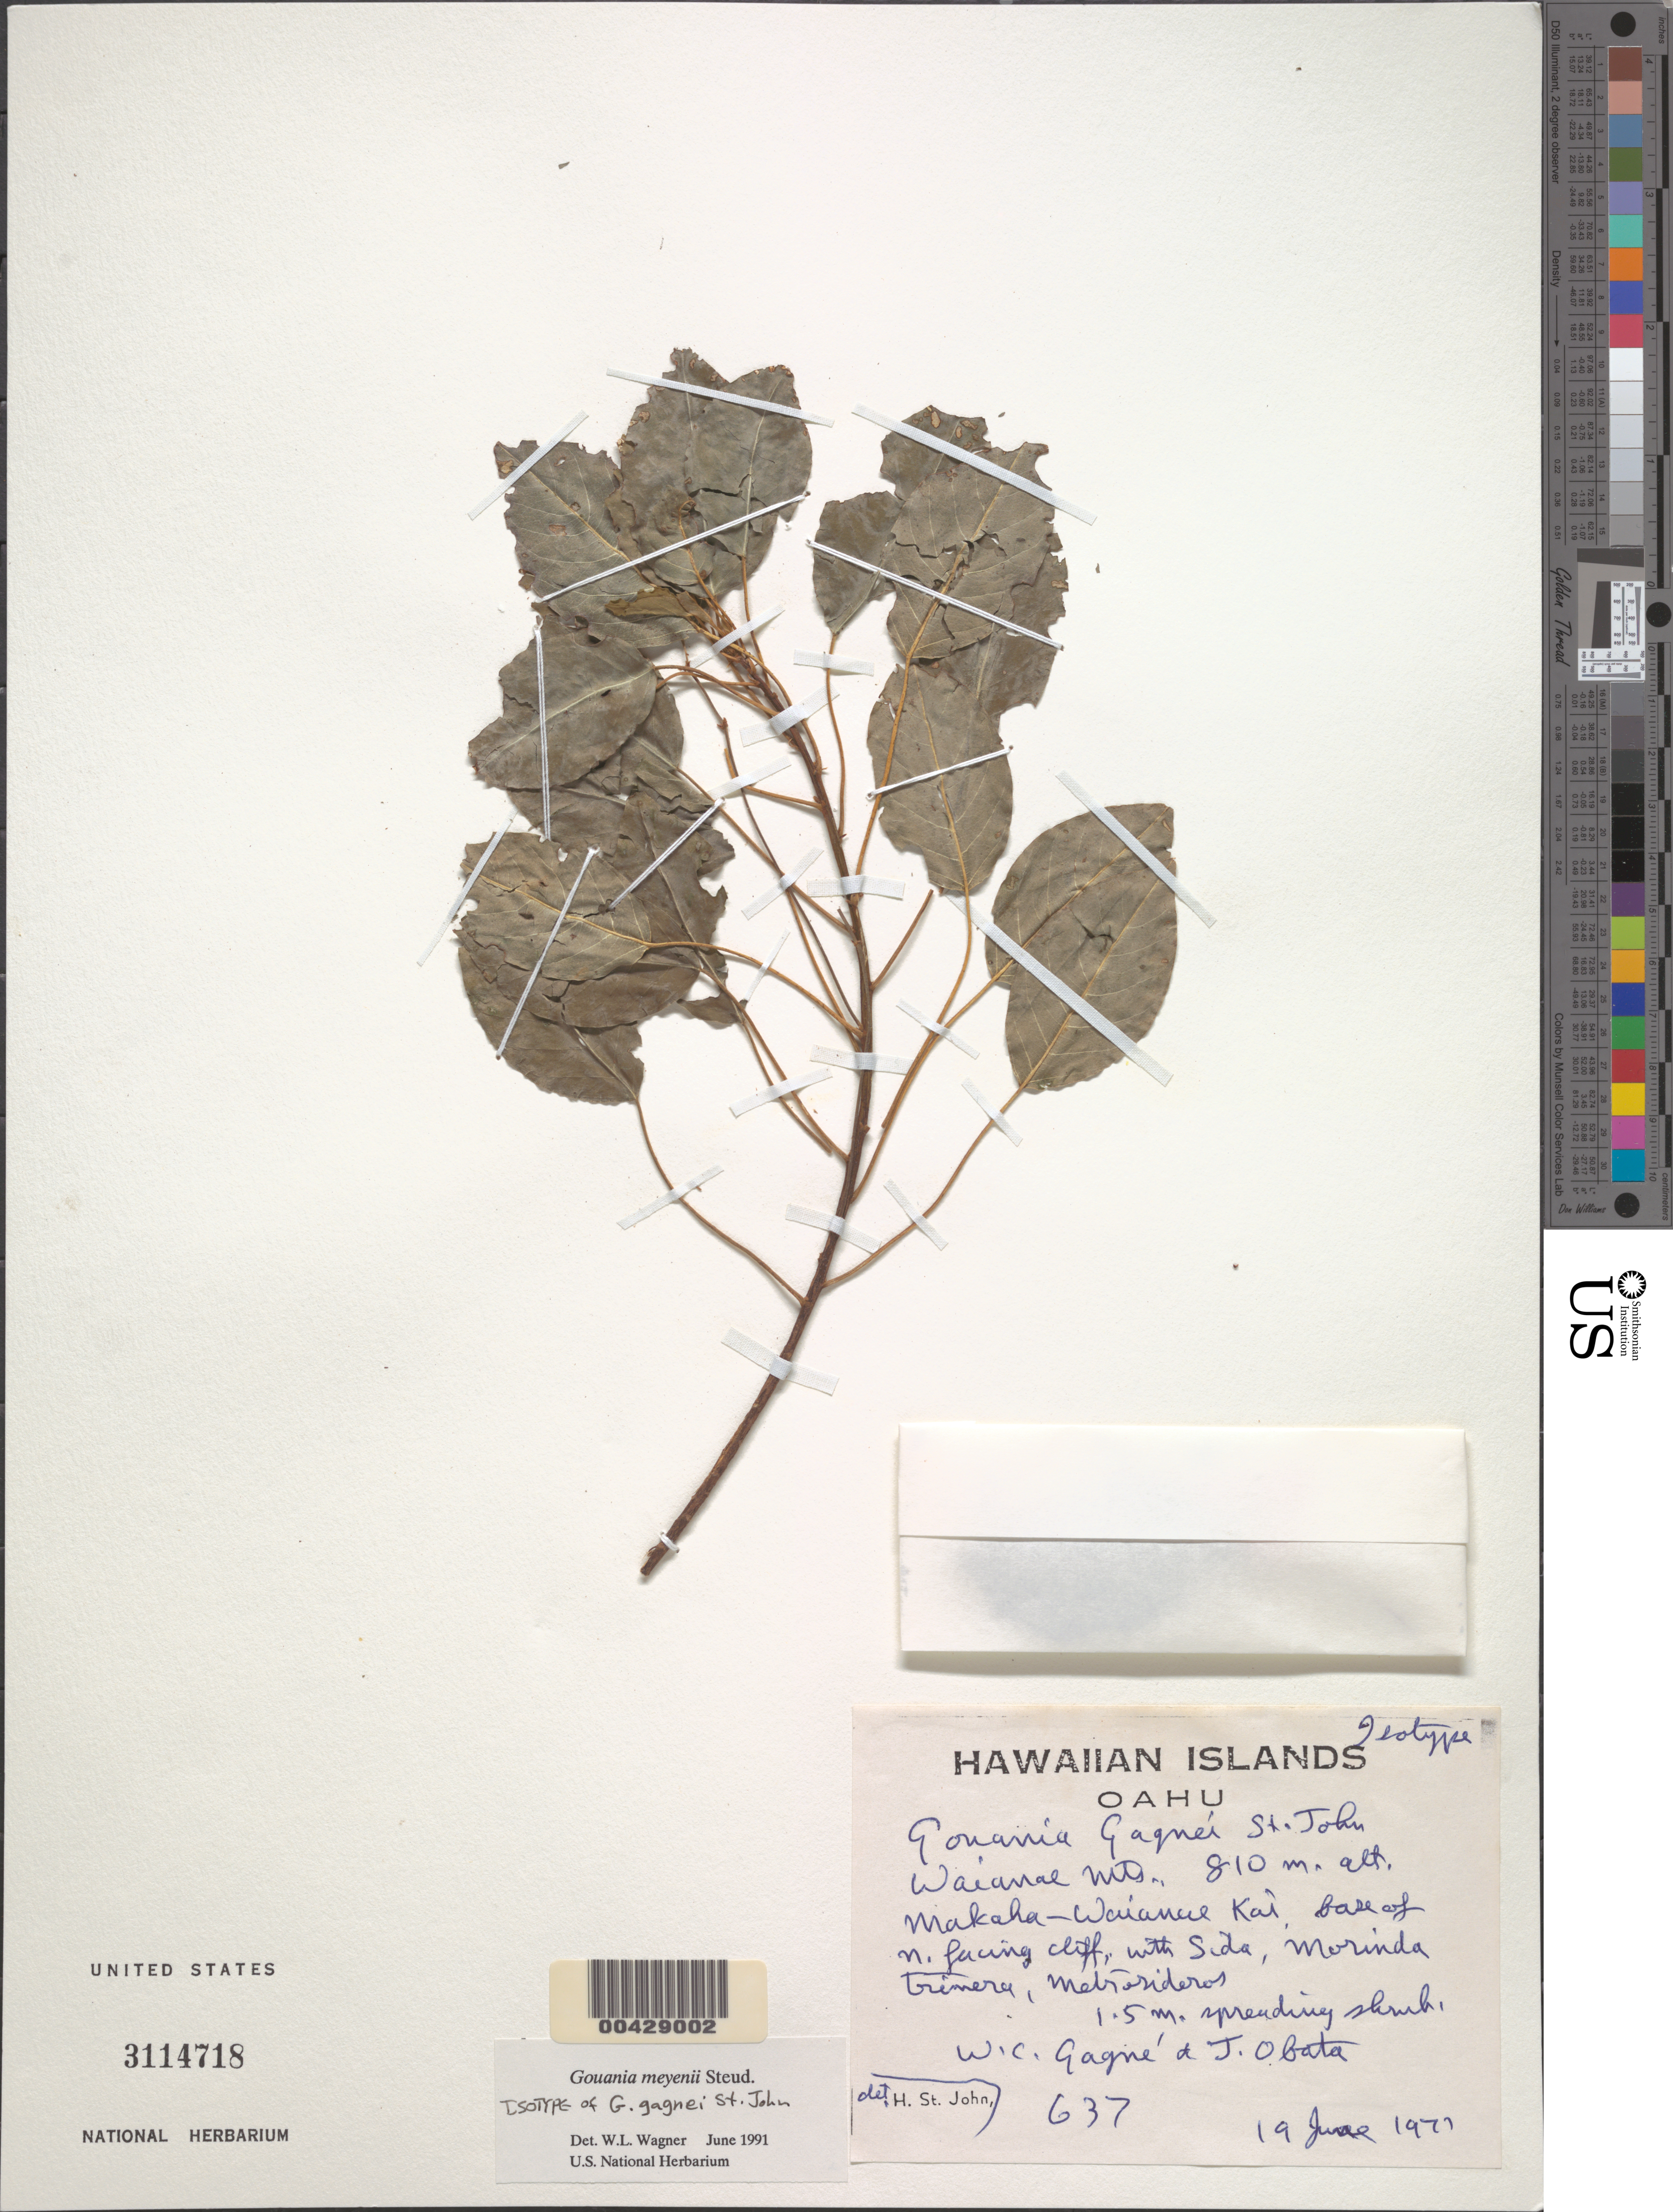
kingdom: Plantae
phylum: Tracheophyta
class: Magnoliopsida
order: Rosales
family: Rhamnaceae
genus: Gouania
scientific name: Gouania meyenii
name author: Steud.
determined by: Wagner, W. L., (BOT), Smithsonian Institution - National Museum of Natural History (UNITED STATES)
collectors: W. Gagne & J. Obata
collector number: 637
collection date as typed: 19 Jun 1971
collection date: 1971-06-19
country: United States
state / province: Hawaii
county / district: Honolulu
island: Oahu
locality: Waianae Mountains, Makaha-Waianae Kai, base of north facing cliff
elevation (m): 810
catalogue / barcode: US 3114718